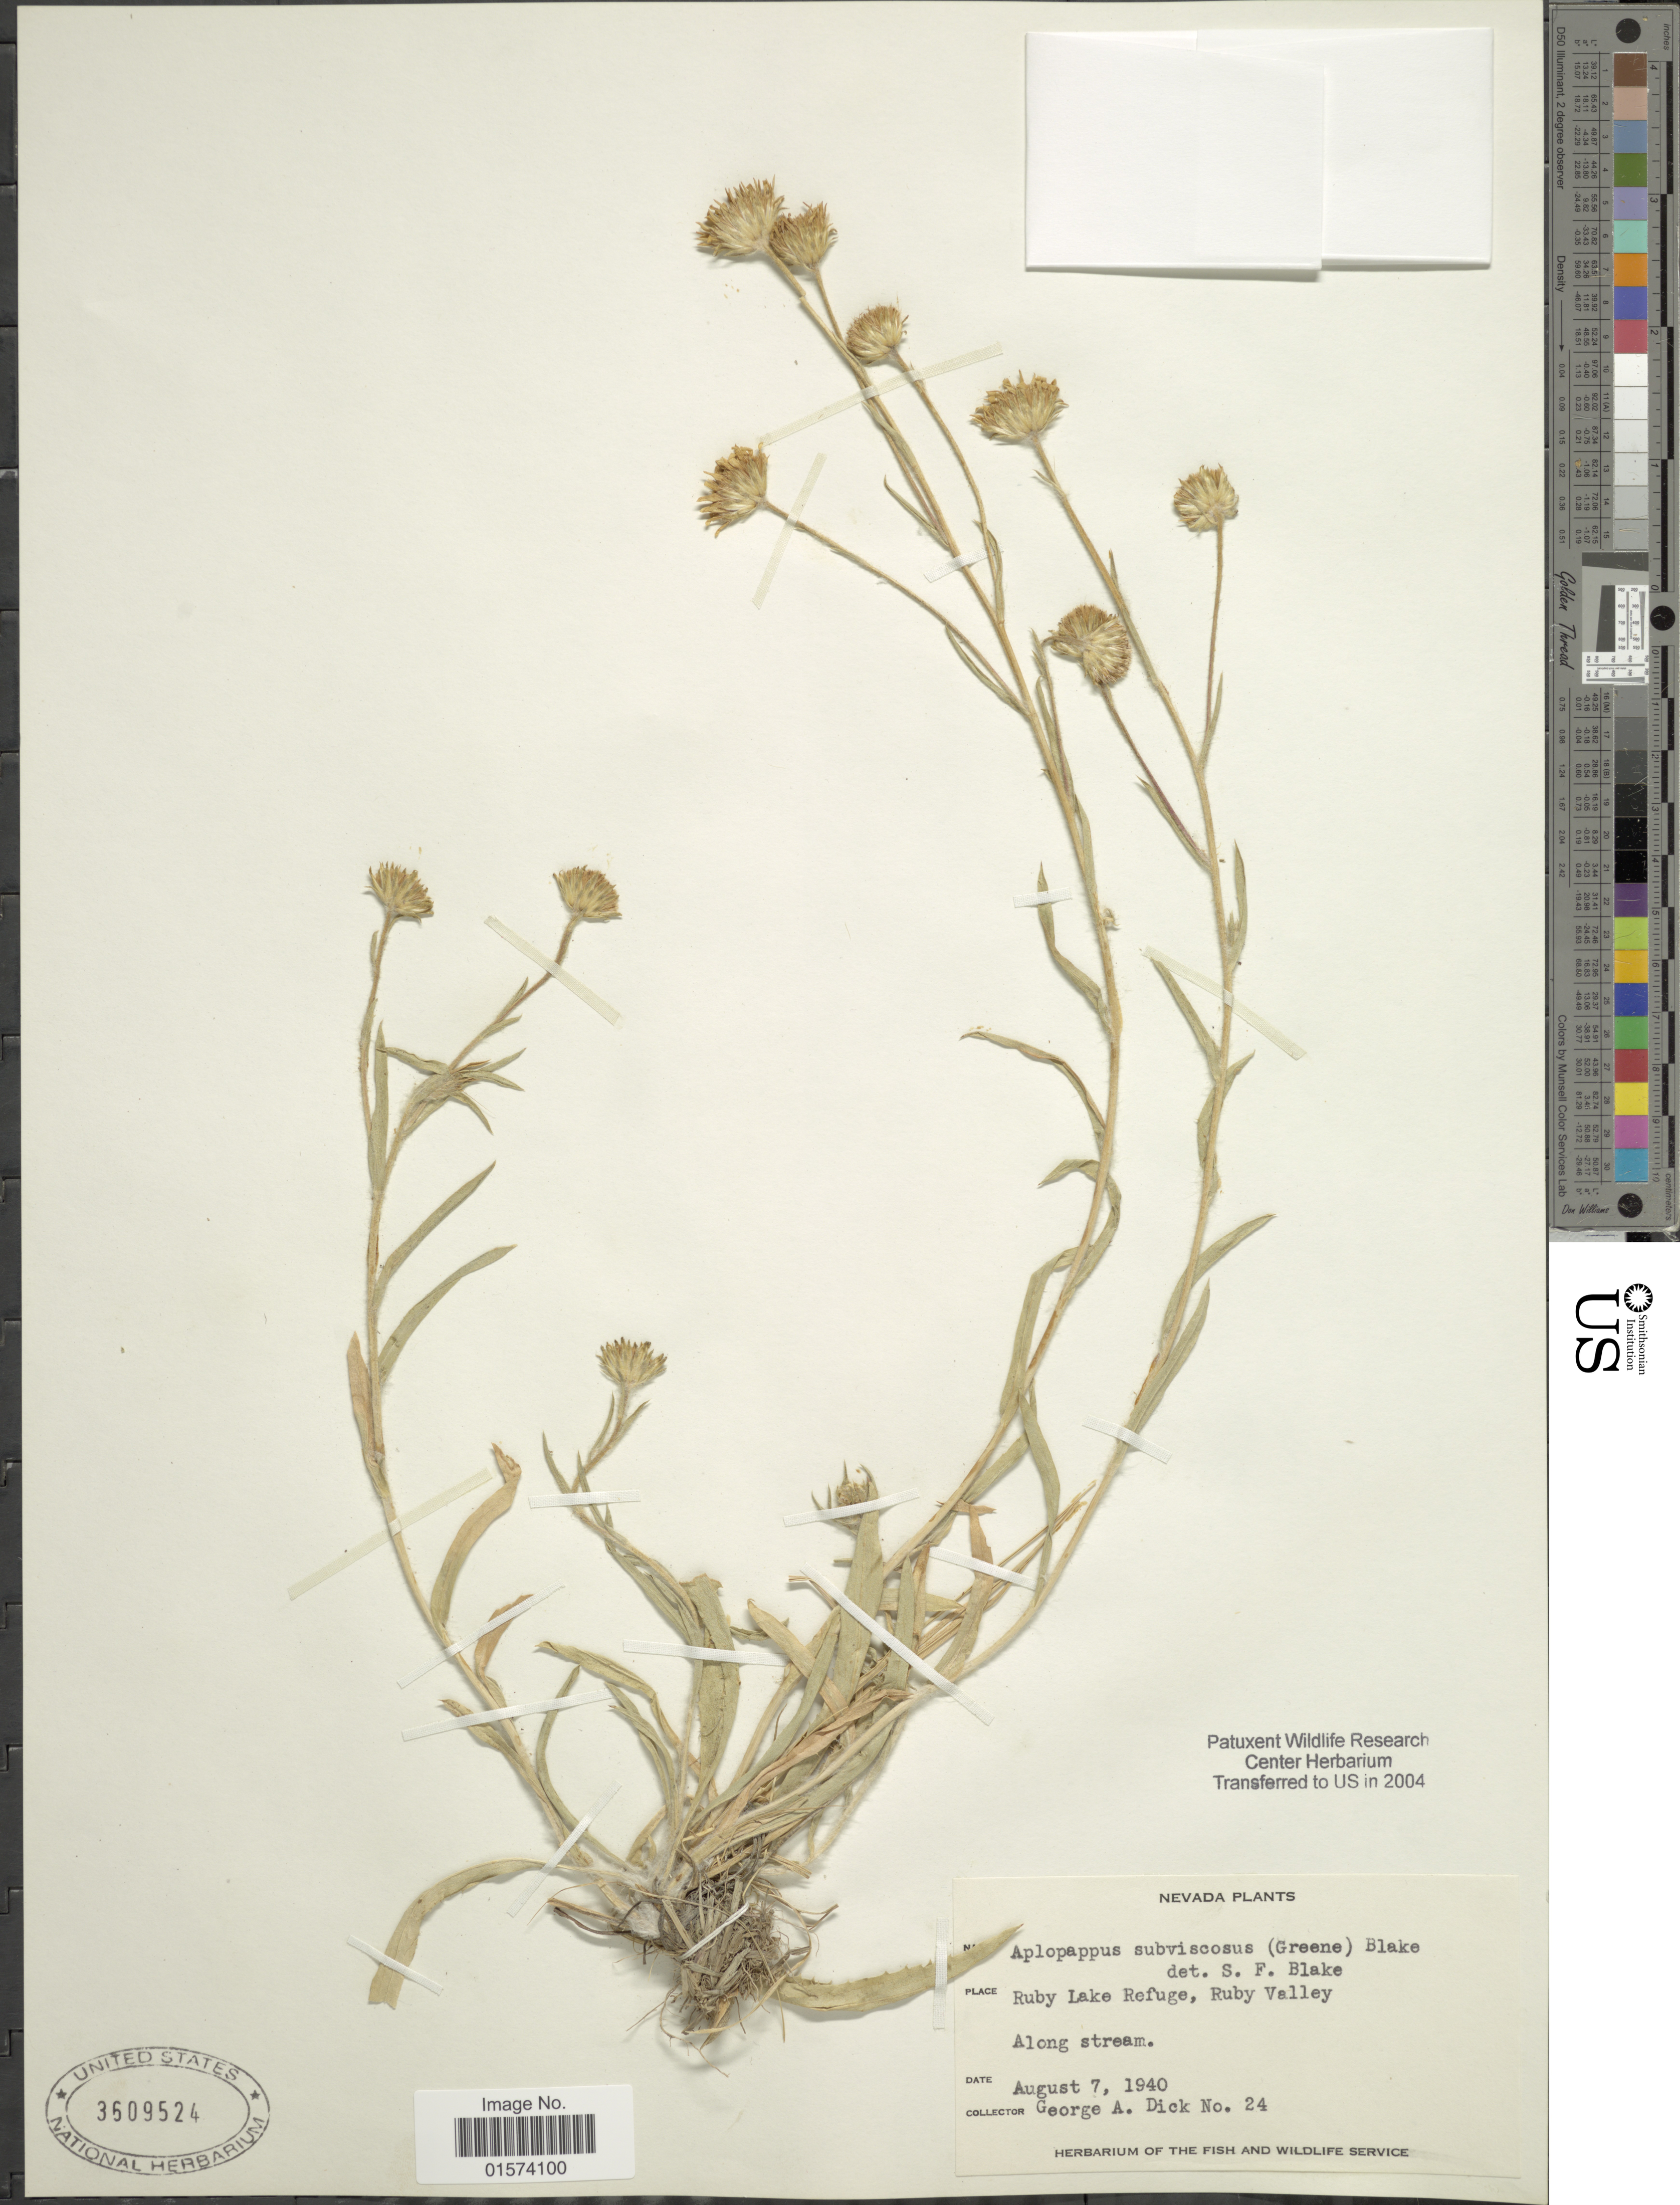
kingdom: Plantae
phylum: Tracheophyta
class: Magnoliopsida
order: Asterales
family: Asteraceae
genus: Pyrrocoma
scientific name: Pyrrocoma lanceolata var. lanceolata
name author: (Hook.) Greene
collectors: G. Dick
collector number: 24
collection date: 1940-08-07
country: United States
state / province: Nevada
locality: Ruby Lake Refuge, Ruby Valley, along stream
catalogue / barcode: US 3509524